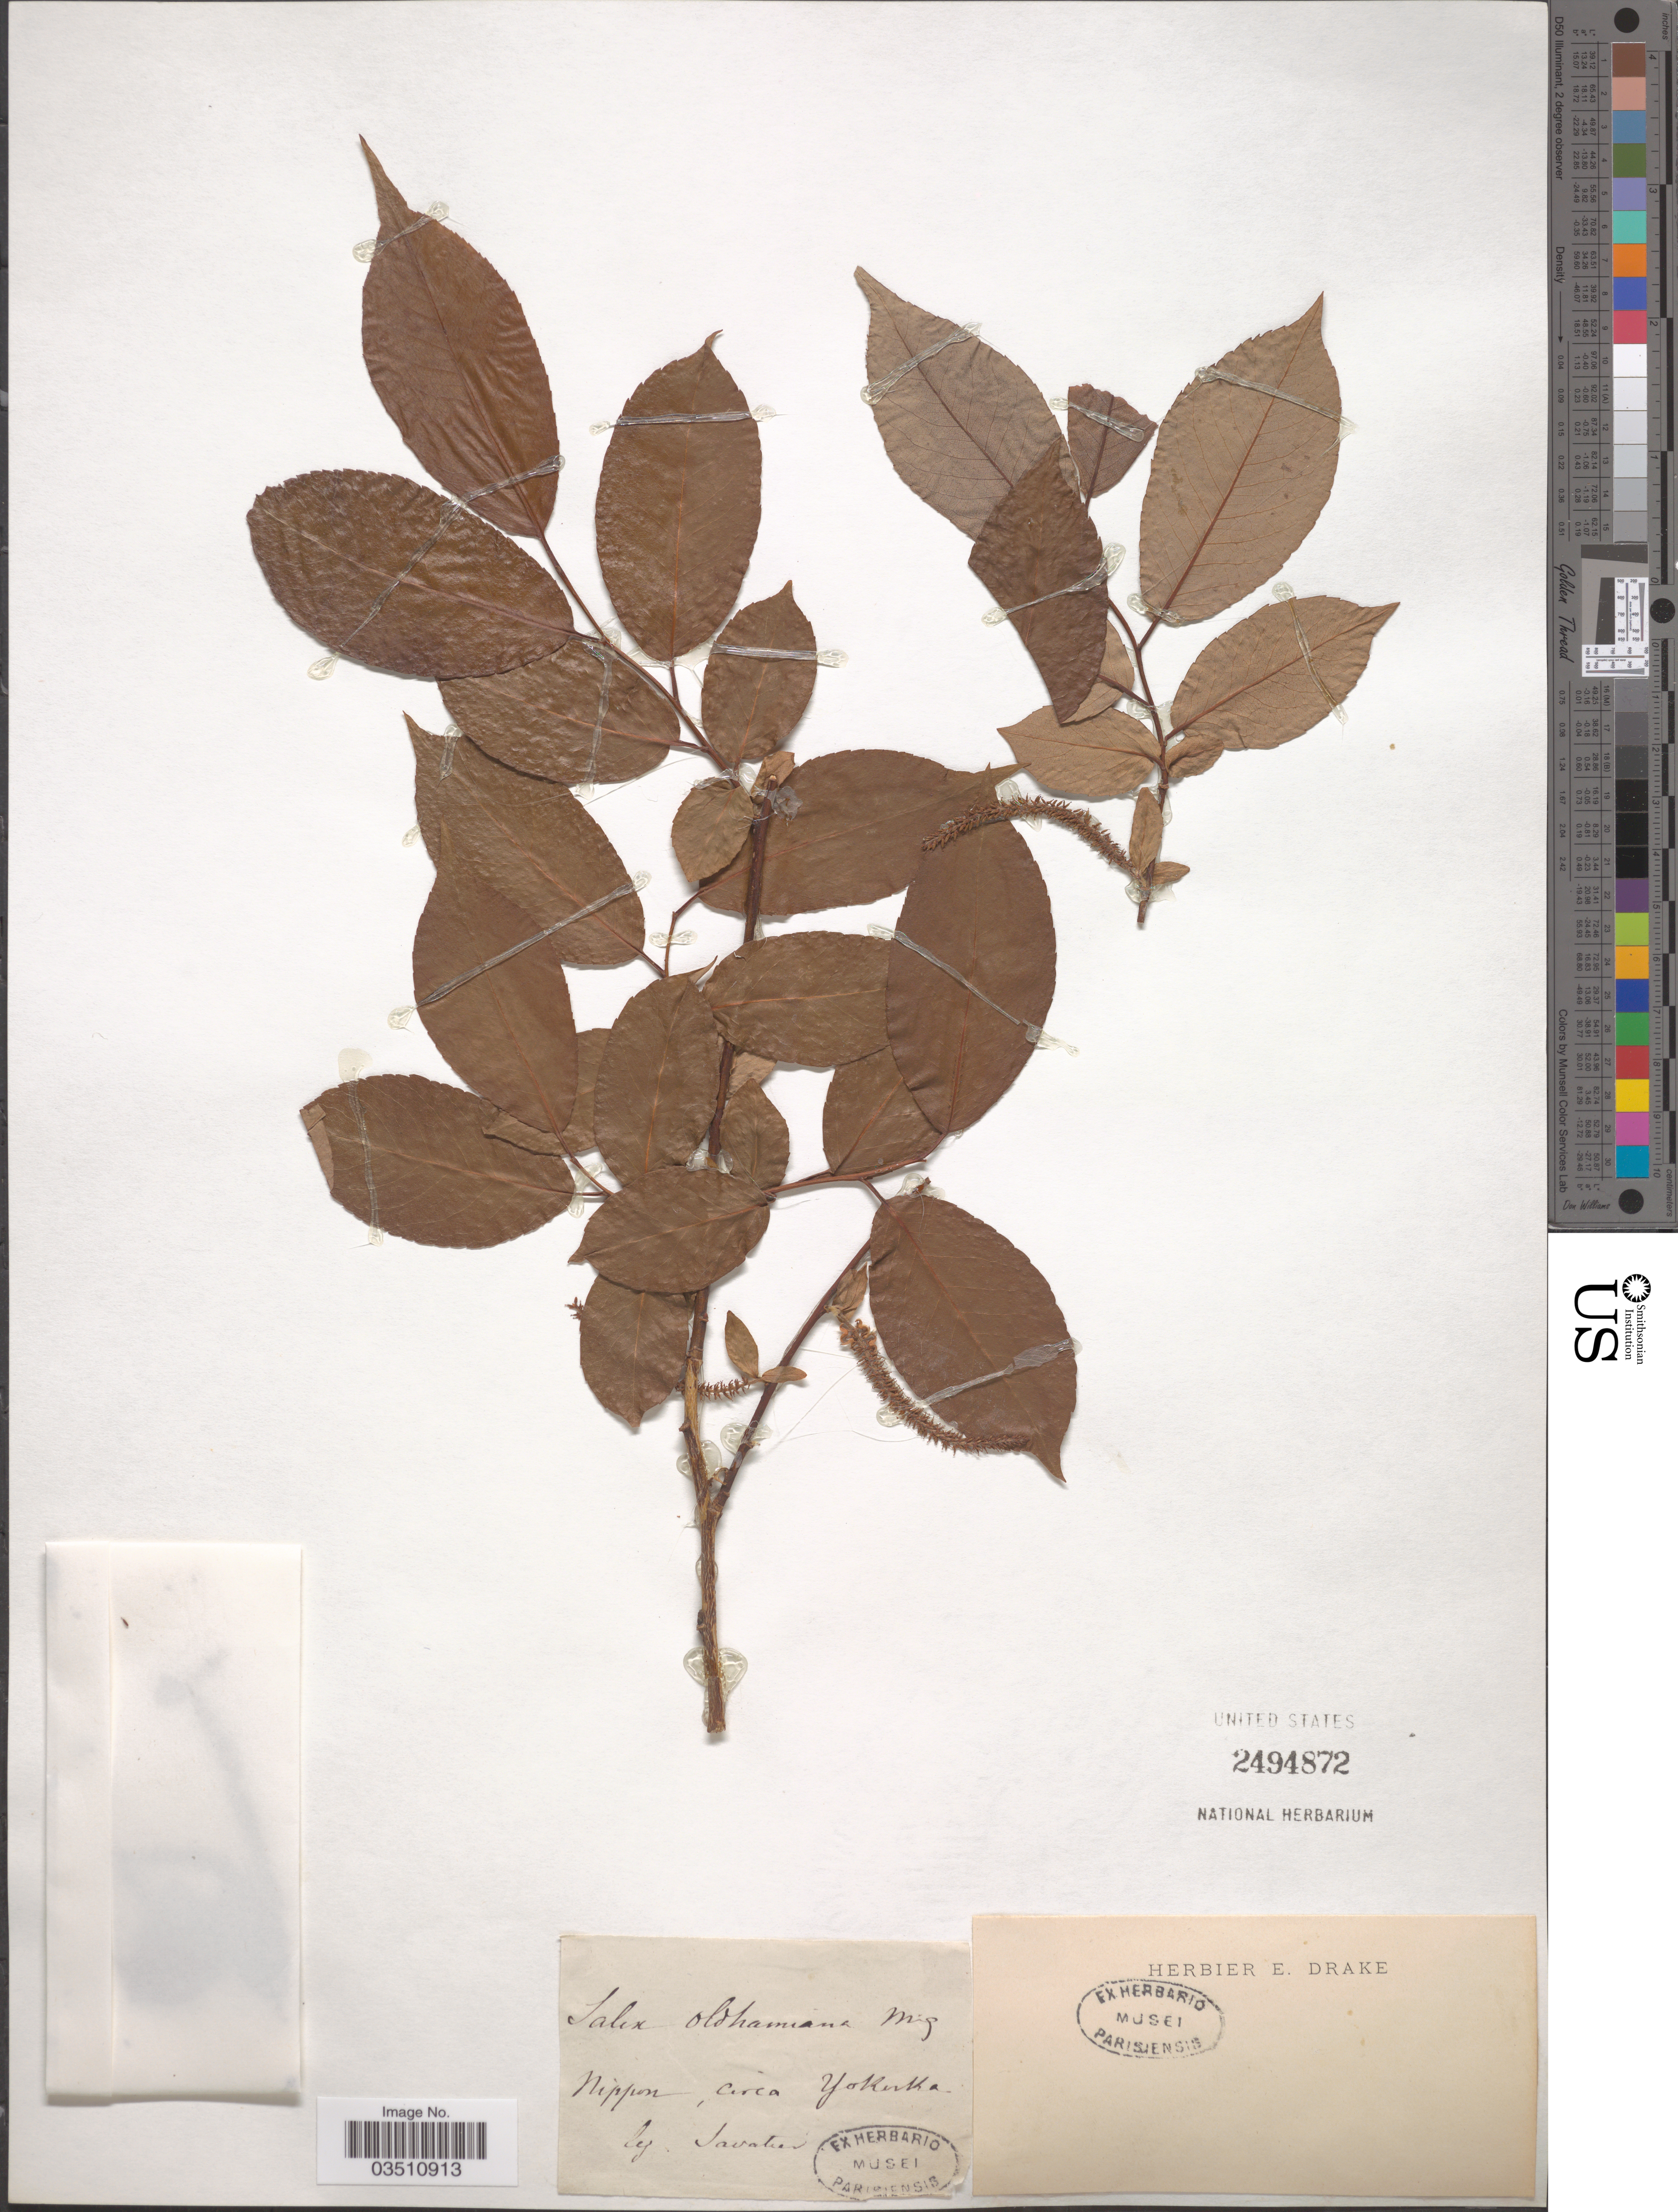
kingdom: Plantae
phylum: Tracheophyta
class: Magnoliopsida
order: Malpighiales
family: Salicaceae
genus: Salix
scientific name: Salix oldhamiana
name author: Miq.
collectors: Savatier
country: Japan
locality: Circa Yokoska.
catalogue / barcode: US 2494872